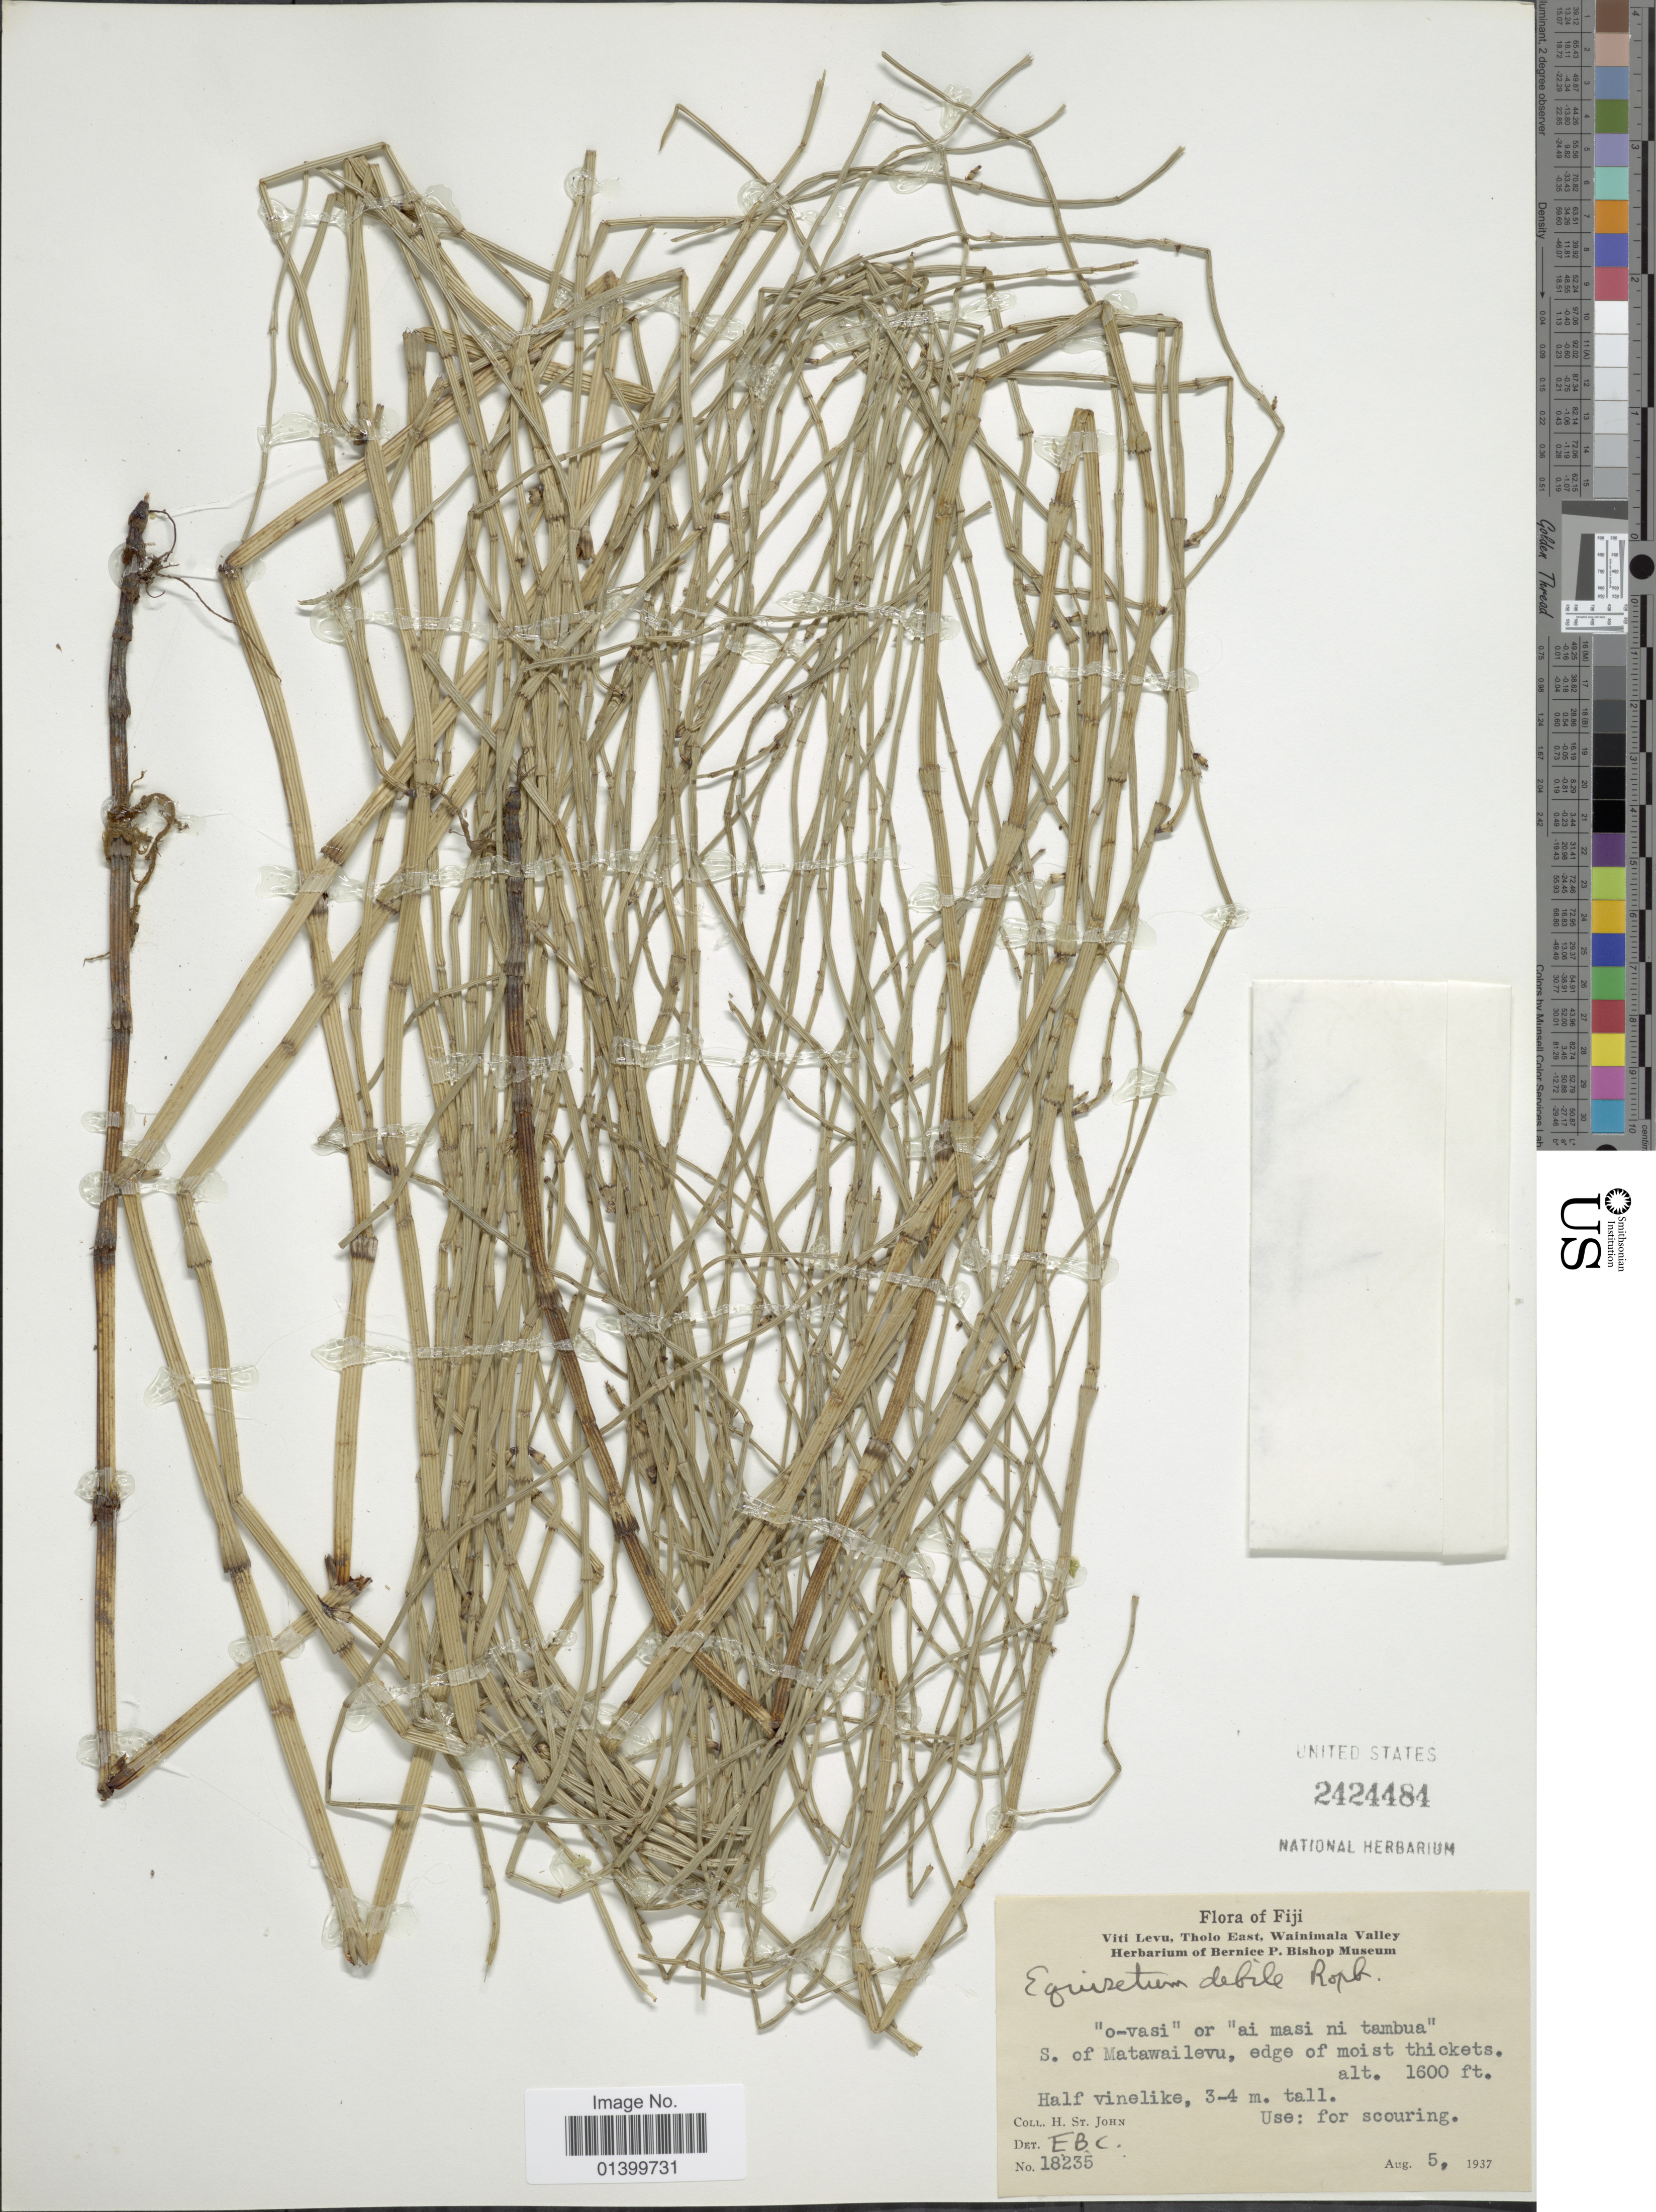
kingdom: Plantae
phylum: Tracheophyta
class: Polypodiopsida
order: Equisetales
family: Equisetaceae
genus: Equisetum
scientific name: Equisetum ramosissimum subsp. debile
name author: (Roxb. ex Vaucher) Hauke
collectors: H. St. John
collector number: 18235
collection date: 1937-08-05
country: Fiji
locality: Flora of Fiji. Viti Levu, Tholo East, Wainimala Valley. S. of Matawailevu, edge of moist thickets.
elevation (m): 488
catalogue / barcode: US 2424484